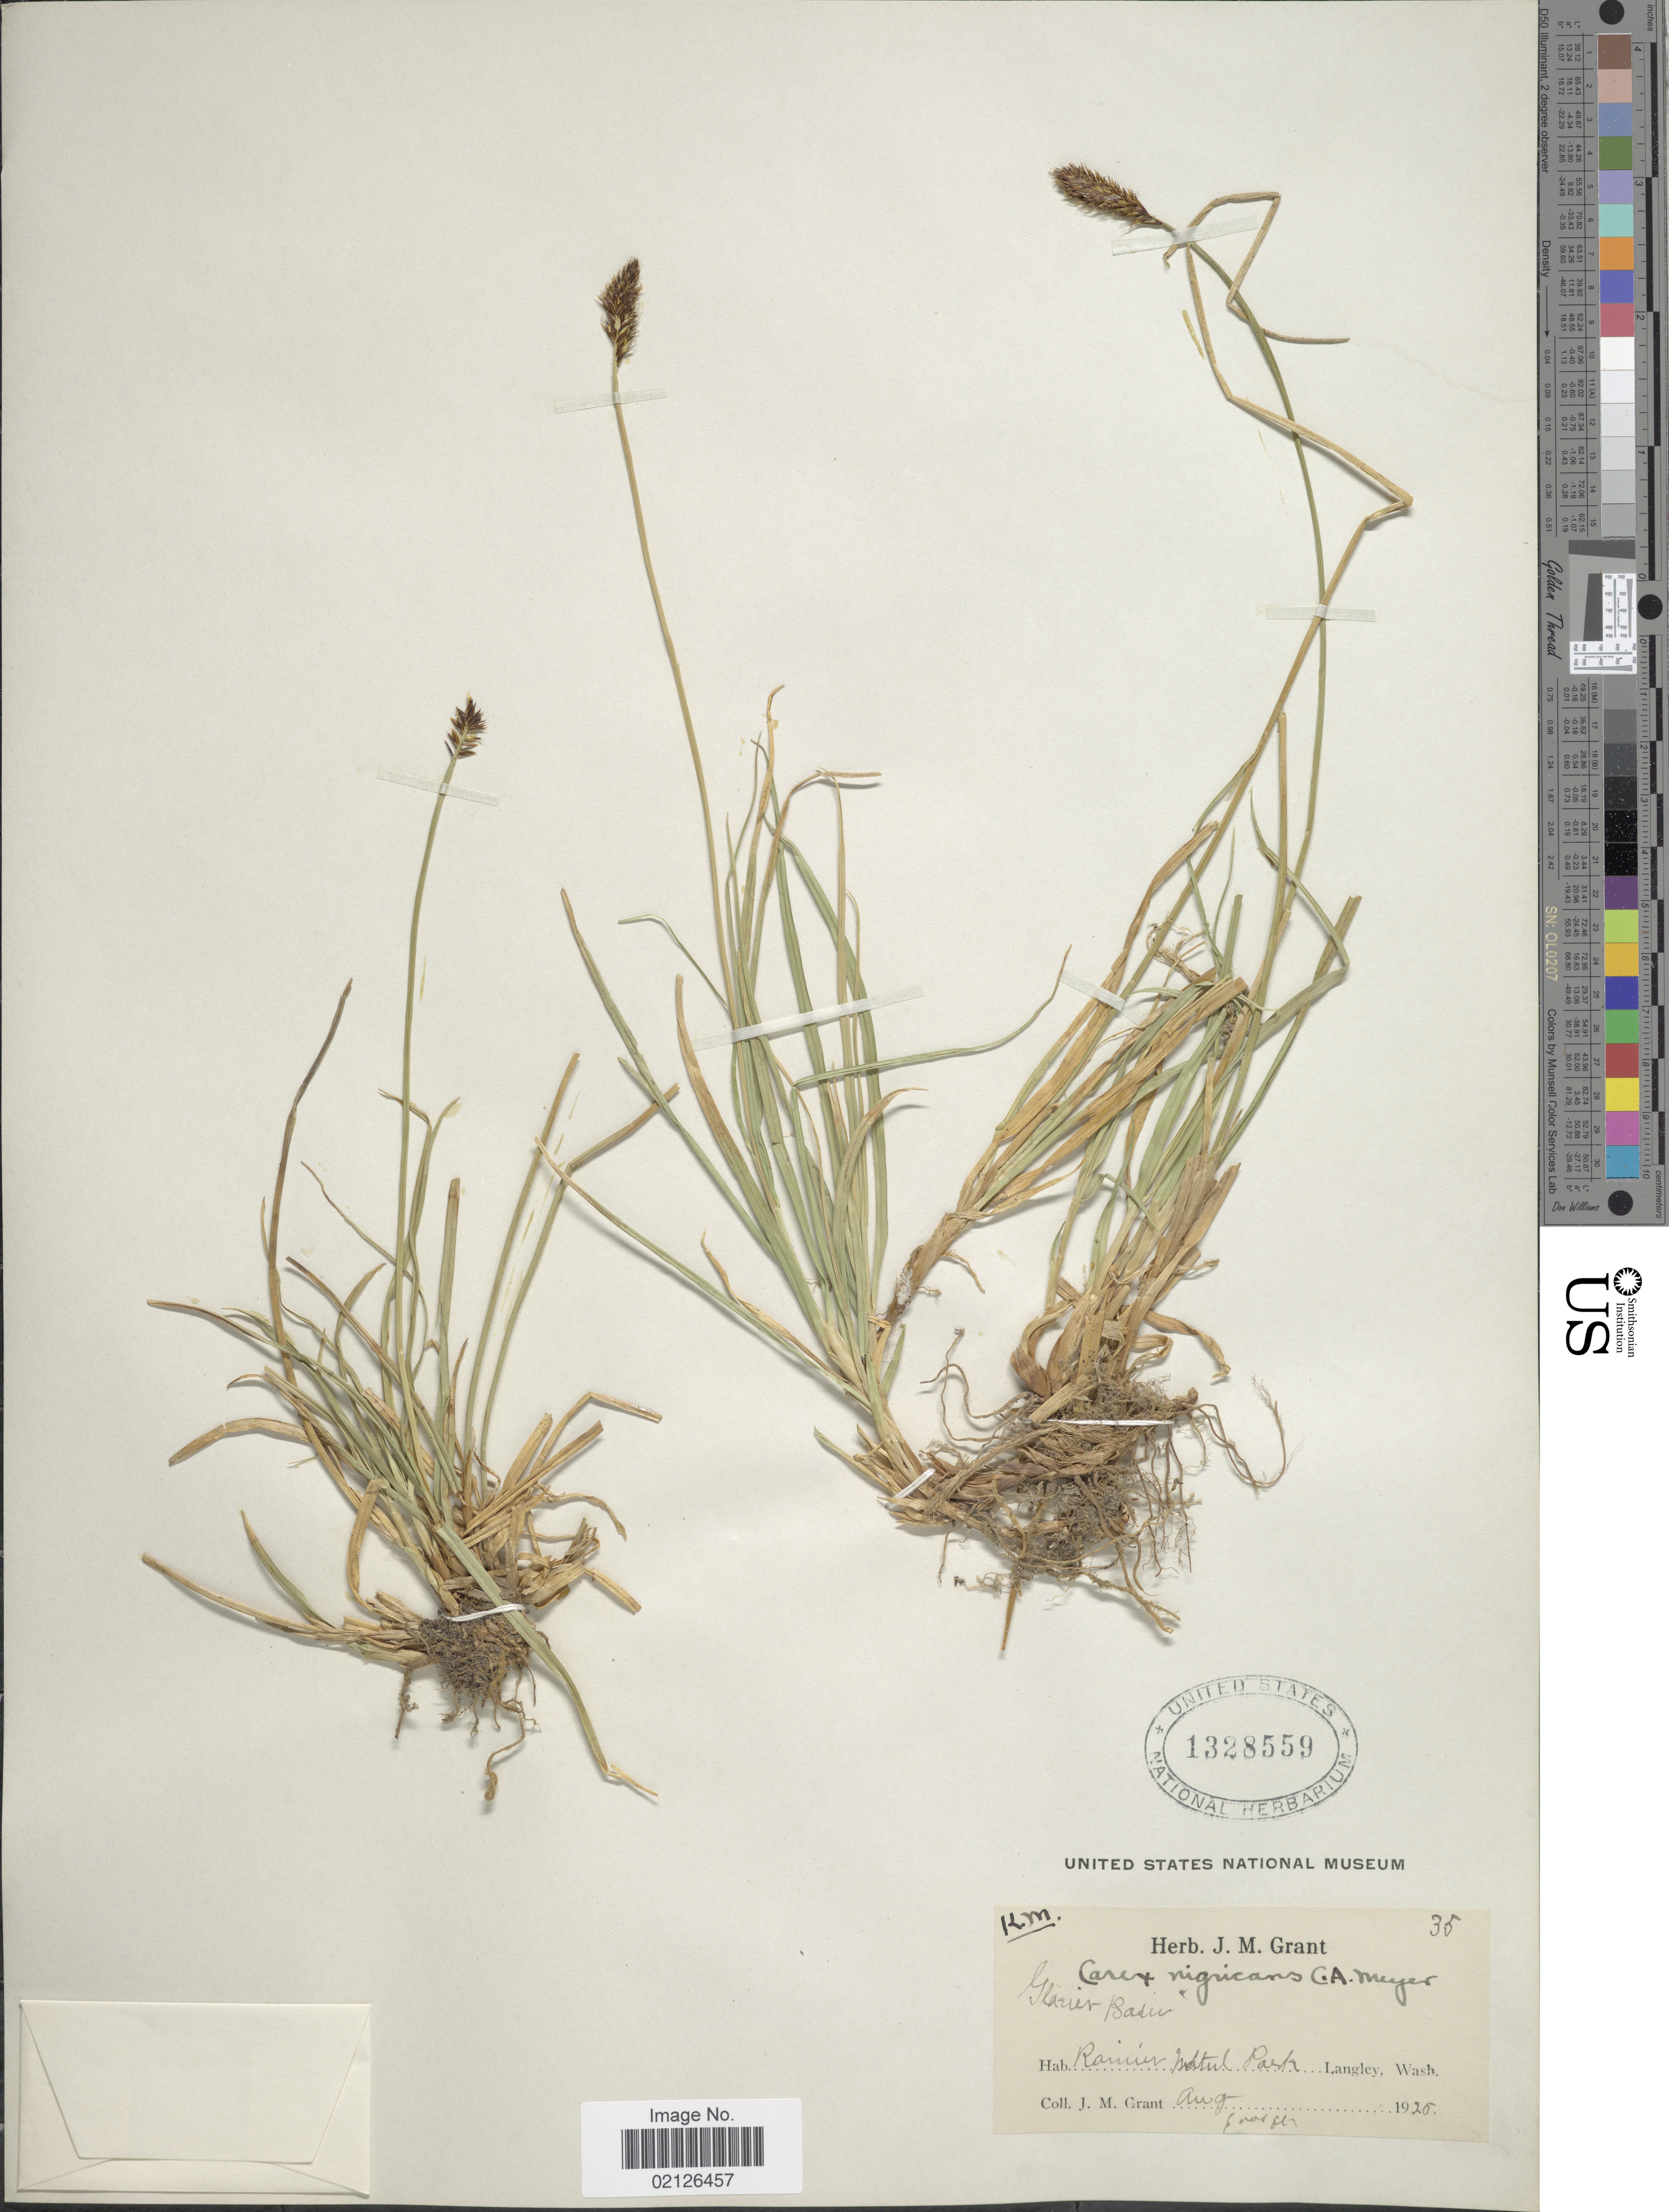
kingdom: Plantae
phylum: Tracheophyta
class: Liliopsida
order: Poales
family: Cyperaceae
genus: Carex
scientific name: Carex nigricans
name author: C.A. Mey.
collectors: J. M. Grant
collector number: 35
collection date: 1925-08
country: United States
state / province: Washington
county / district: Island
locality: Glacier Basin, Rainier Natnl Park, Langley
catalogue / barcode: US 1328559